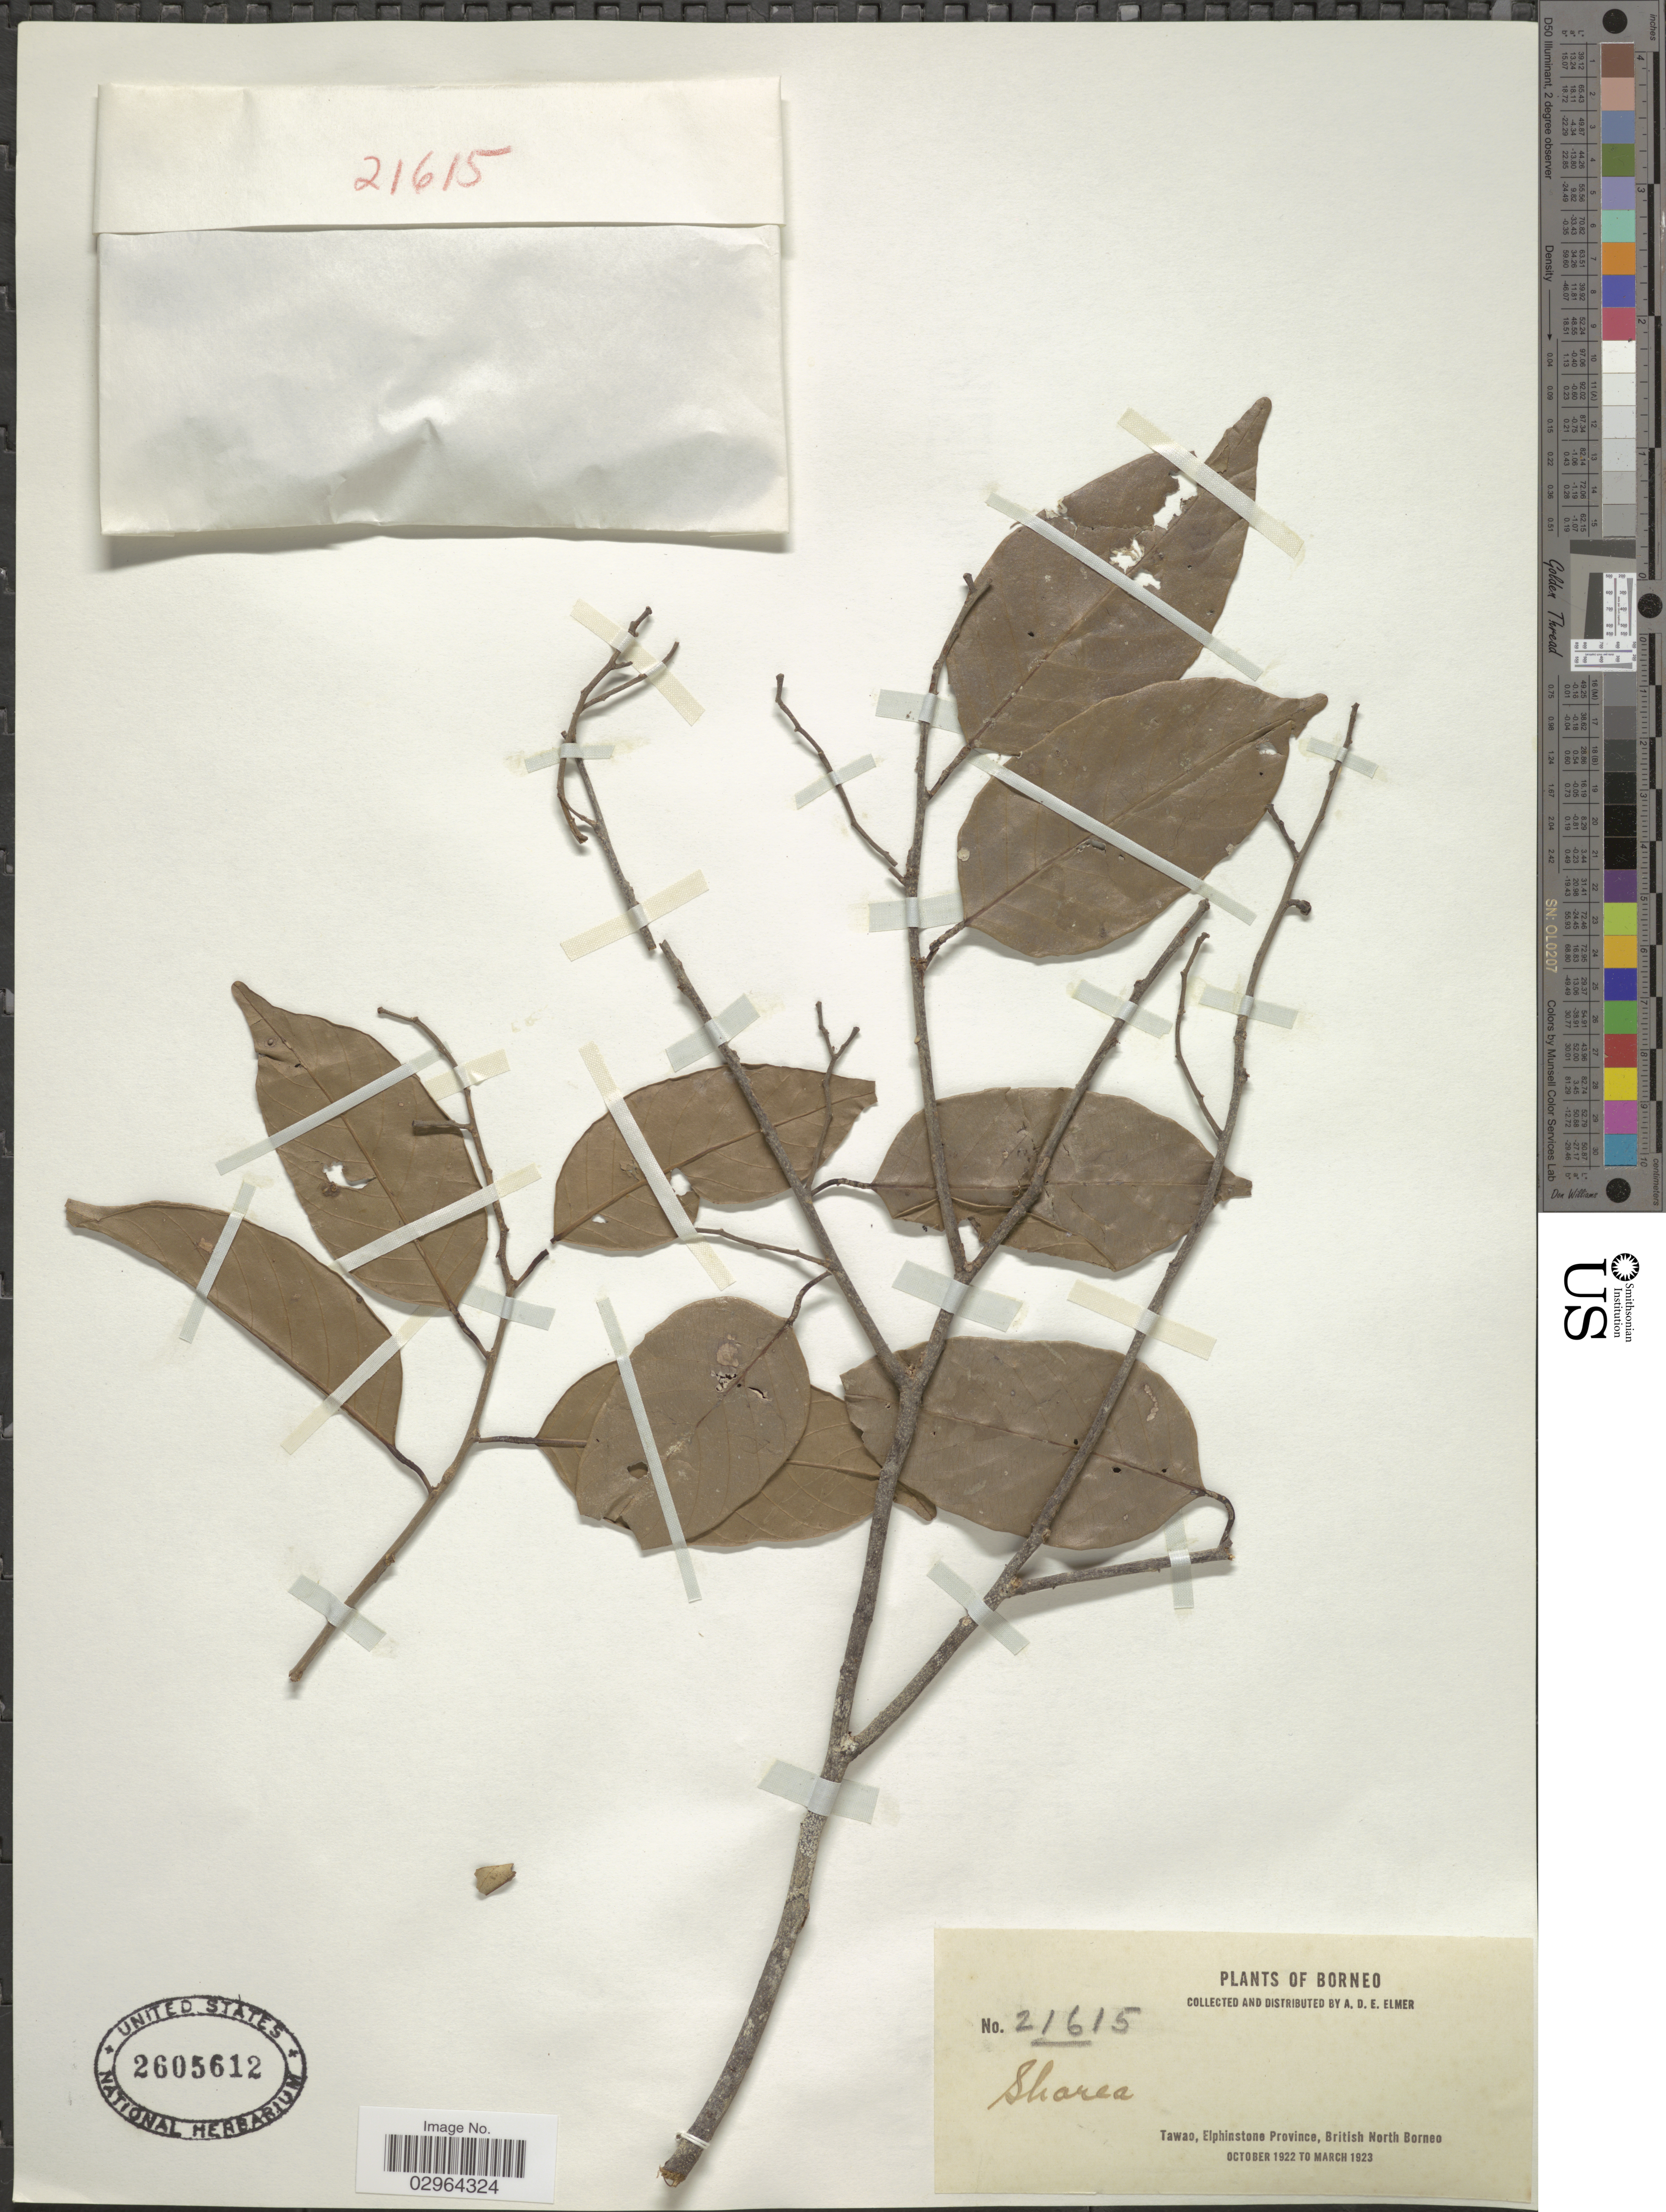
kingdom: Plantae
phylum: Tracheophyta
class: Magnoliopsida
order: Malvales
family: Dipterocarpaceae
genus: Richetia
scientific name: Richetia mujongensis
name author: (P.S. Ashton) P.S. Ashton & J. Heck.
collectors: A. D. E. Elmer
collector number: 21615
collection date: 1922-10/1923-03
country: Malaysia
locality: Borneo. Tawao, Elphinstone Province, British North Borneo.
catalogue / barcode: US 2605612